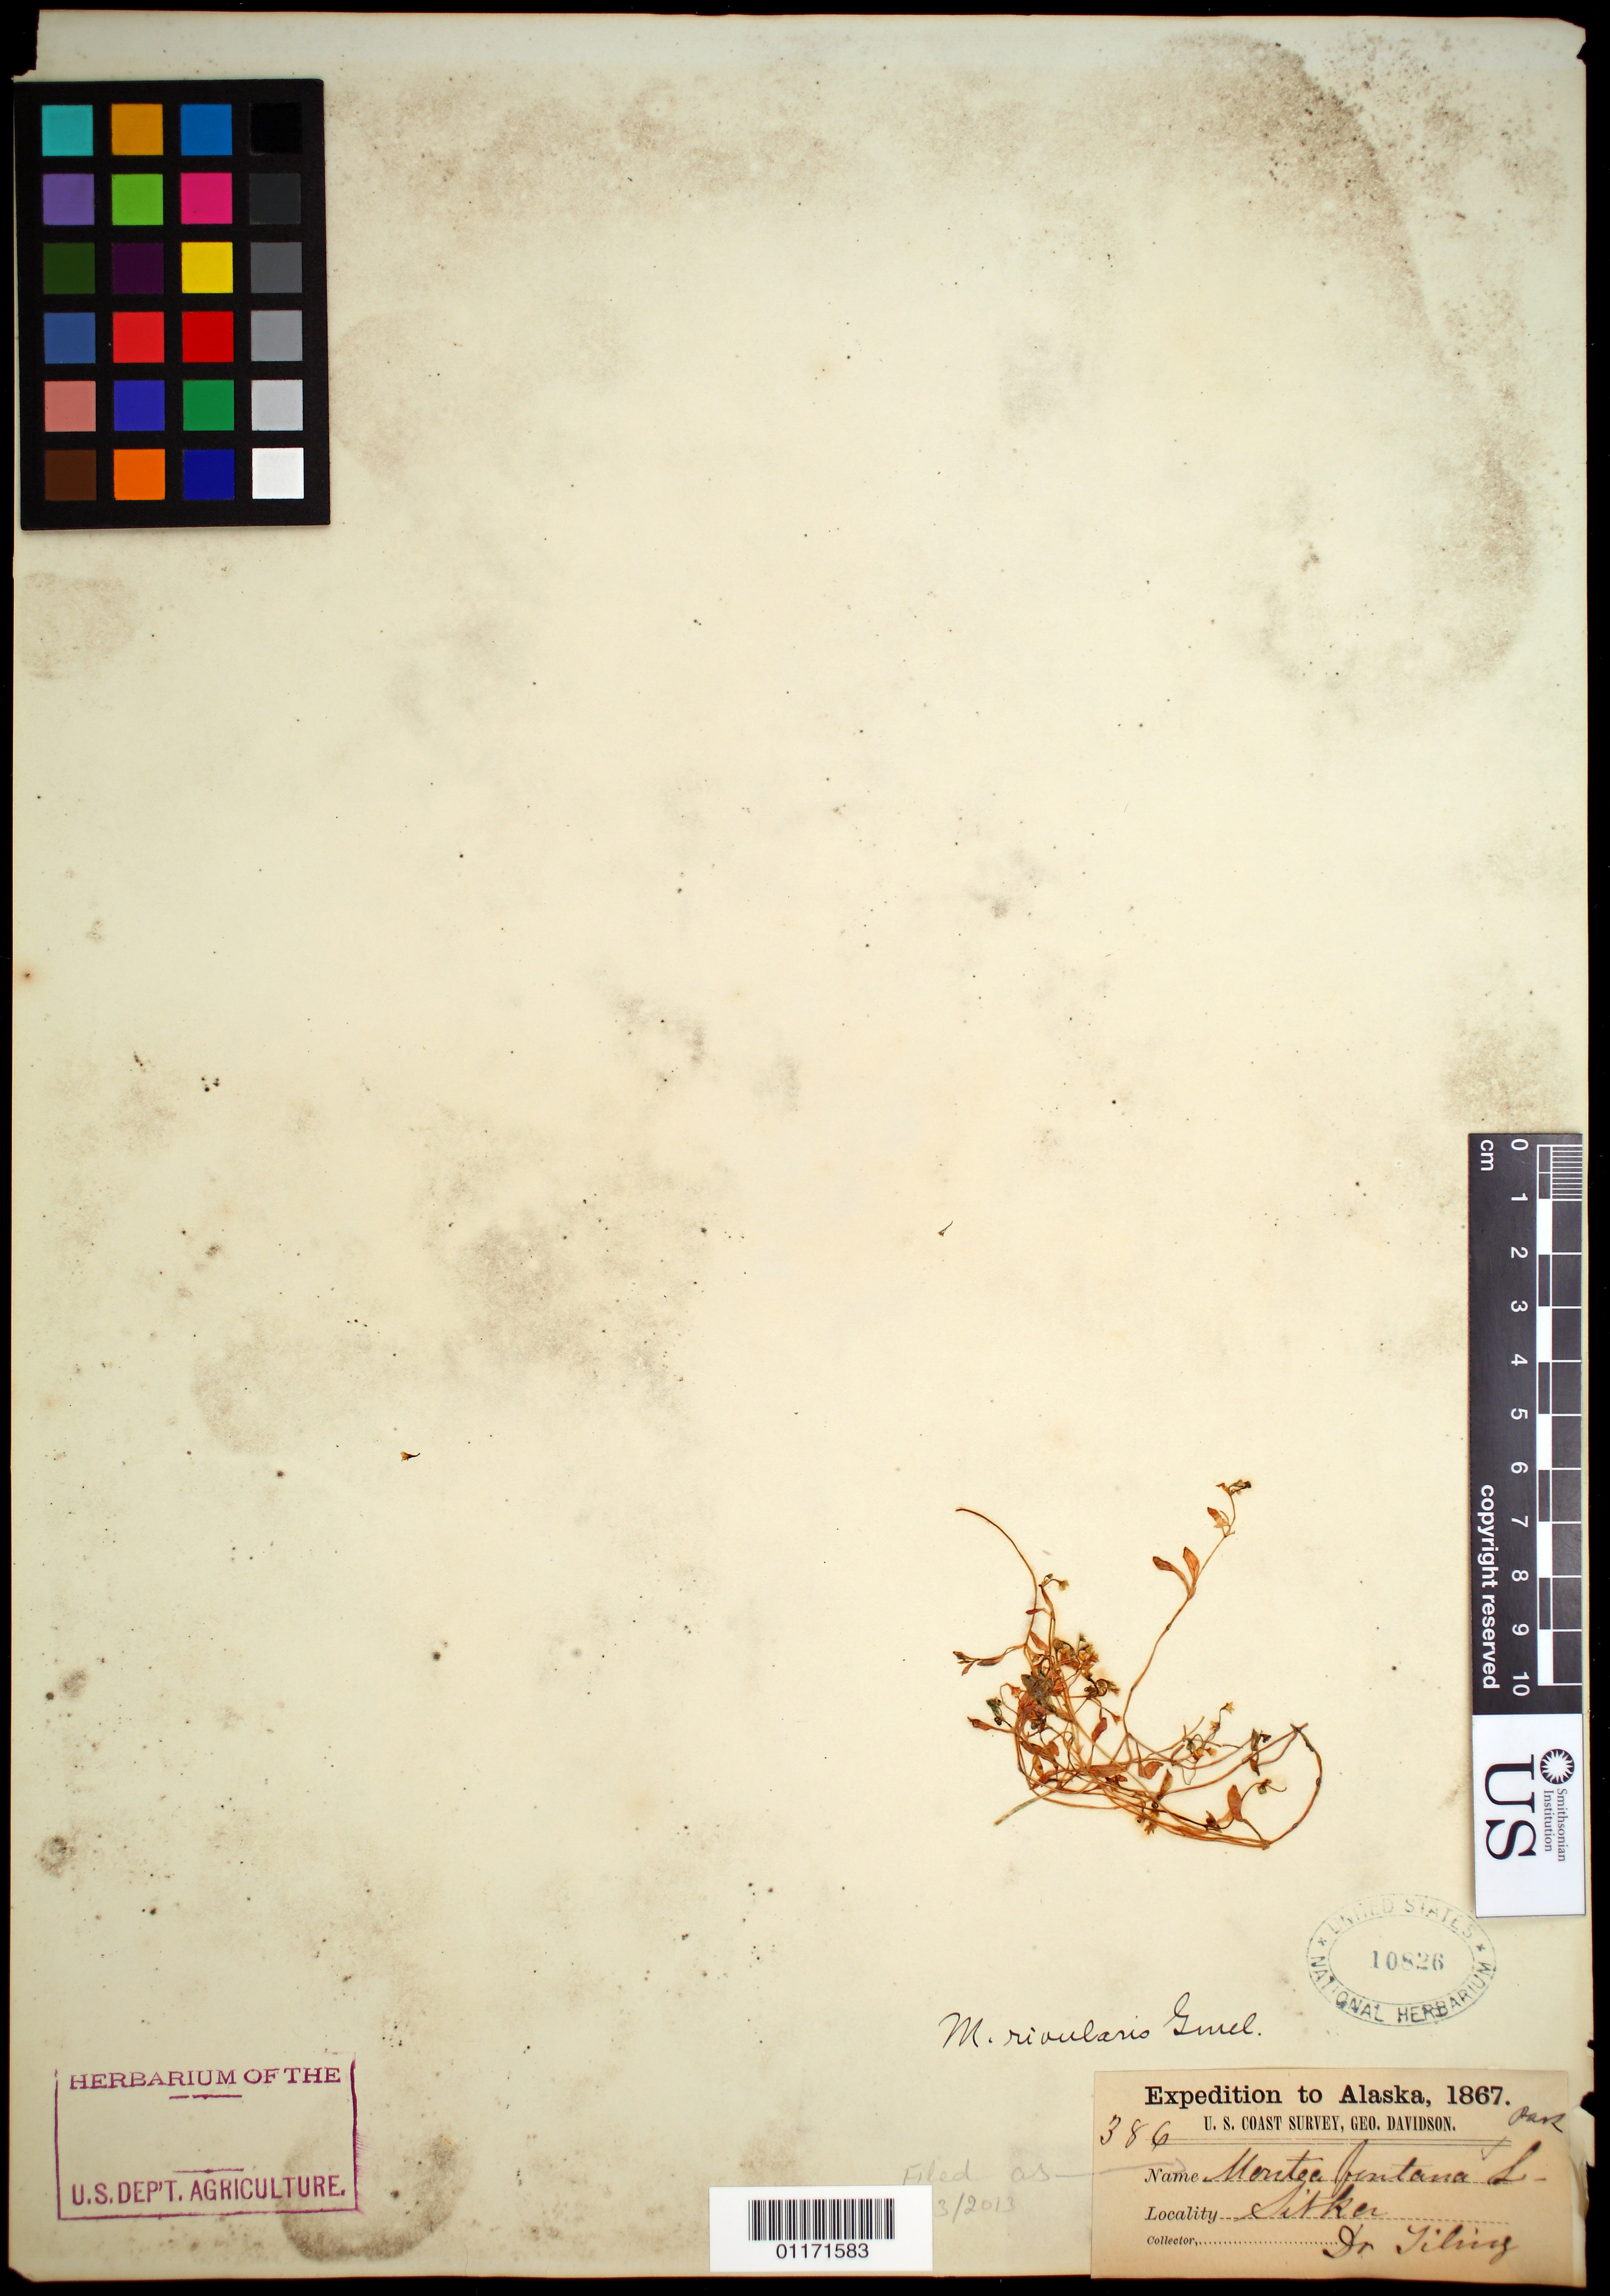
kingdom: Plantae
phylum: Tracheophyta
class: Magnoliopsida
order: Caryophyllales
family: Montiaceae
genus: Montia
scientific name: Montia fontana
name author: L.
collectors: H .S. T. Tiling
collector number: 386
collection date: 1867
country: United States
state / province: Alaska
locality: Sitka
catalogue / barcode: US 10826